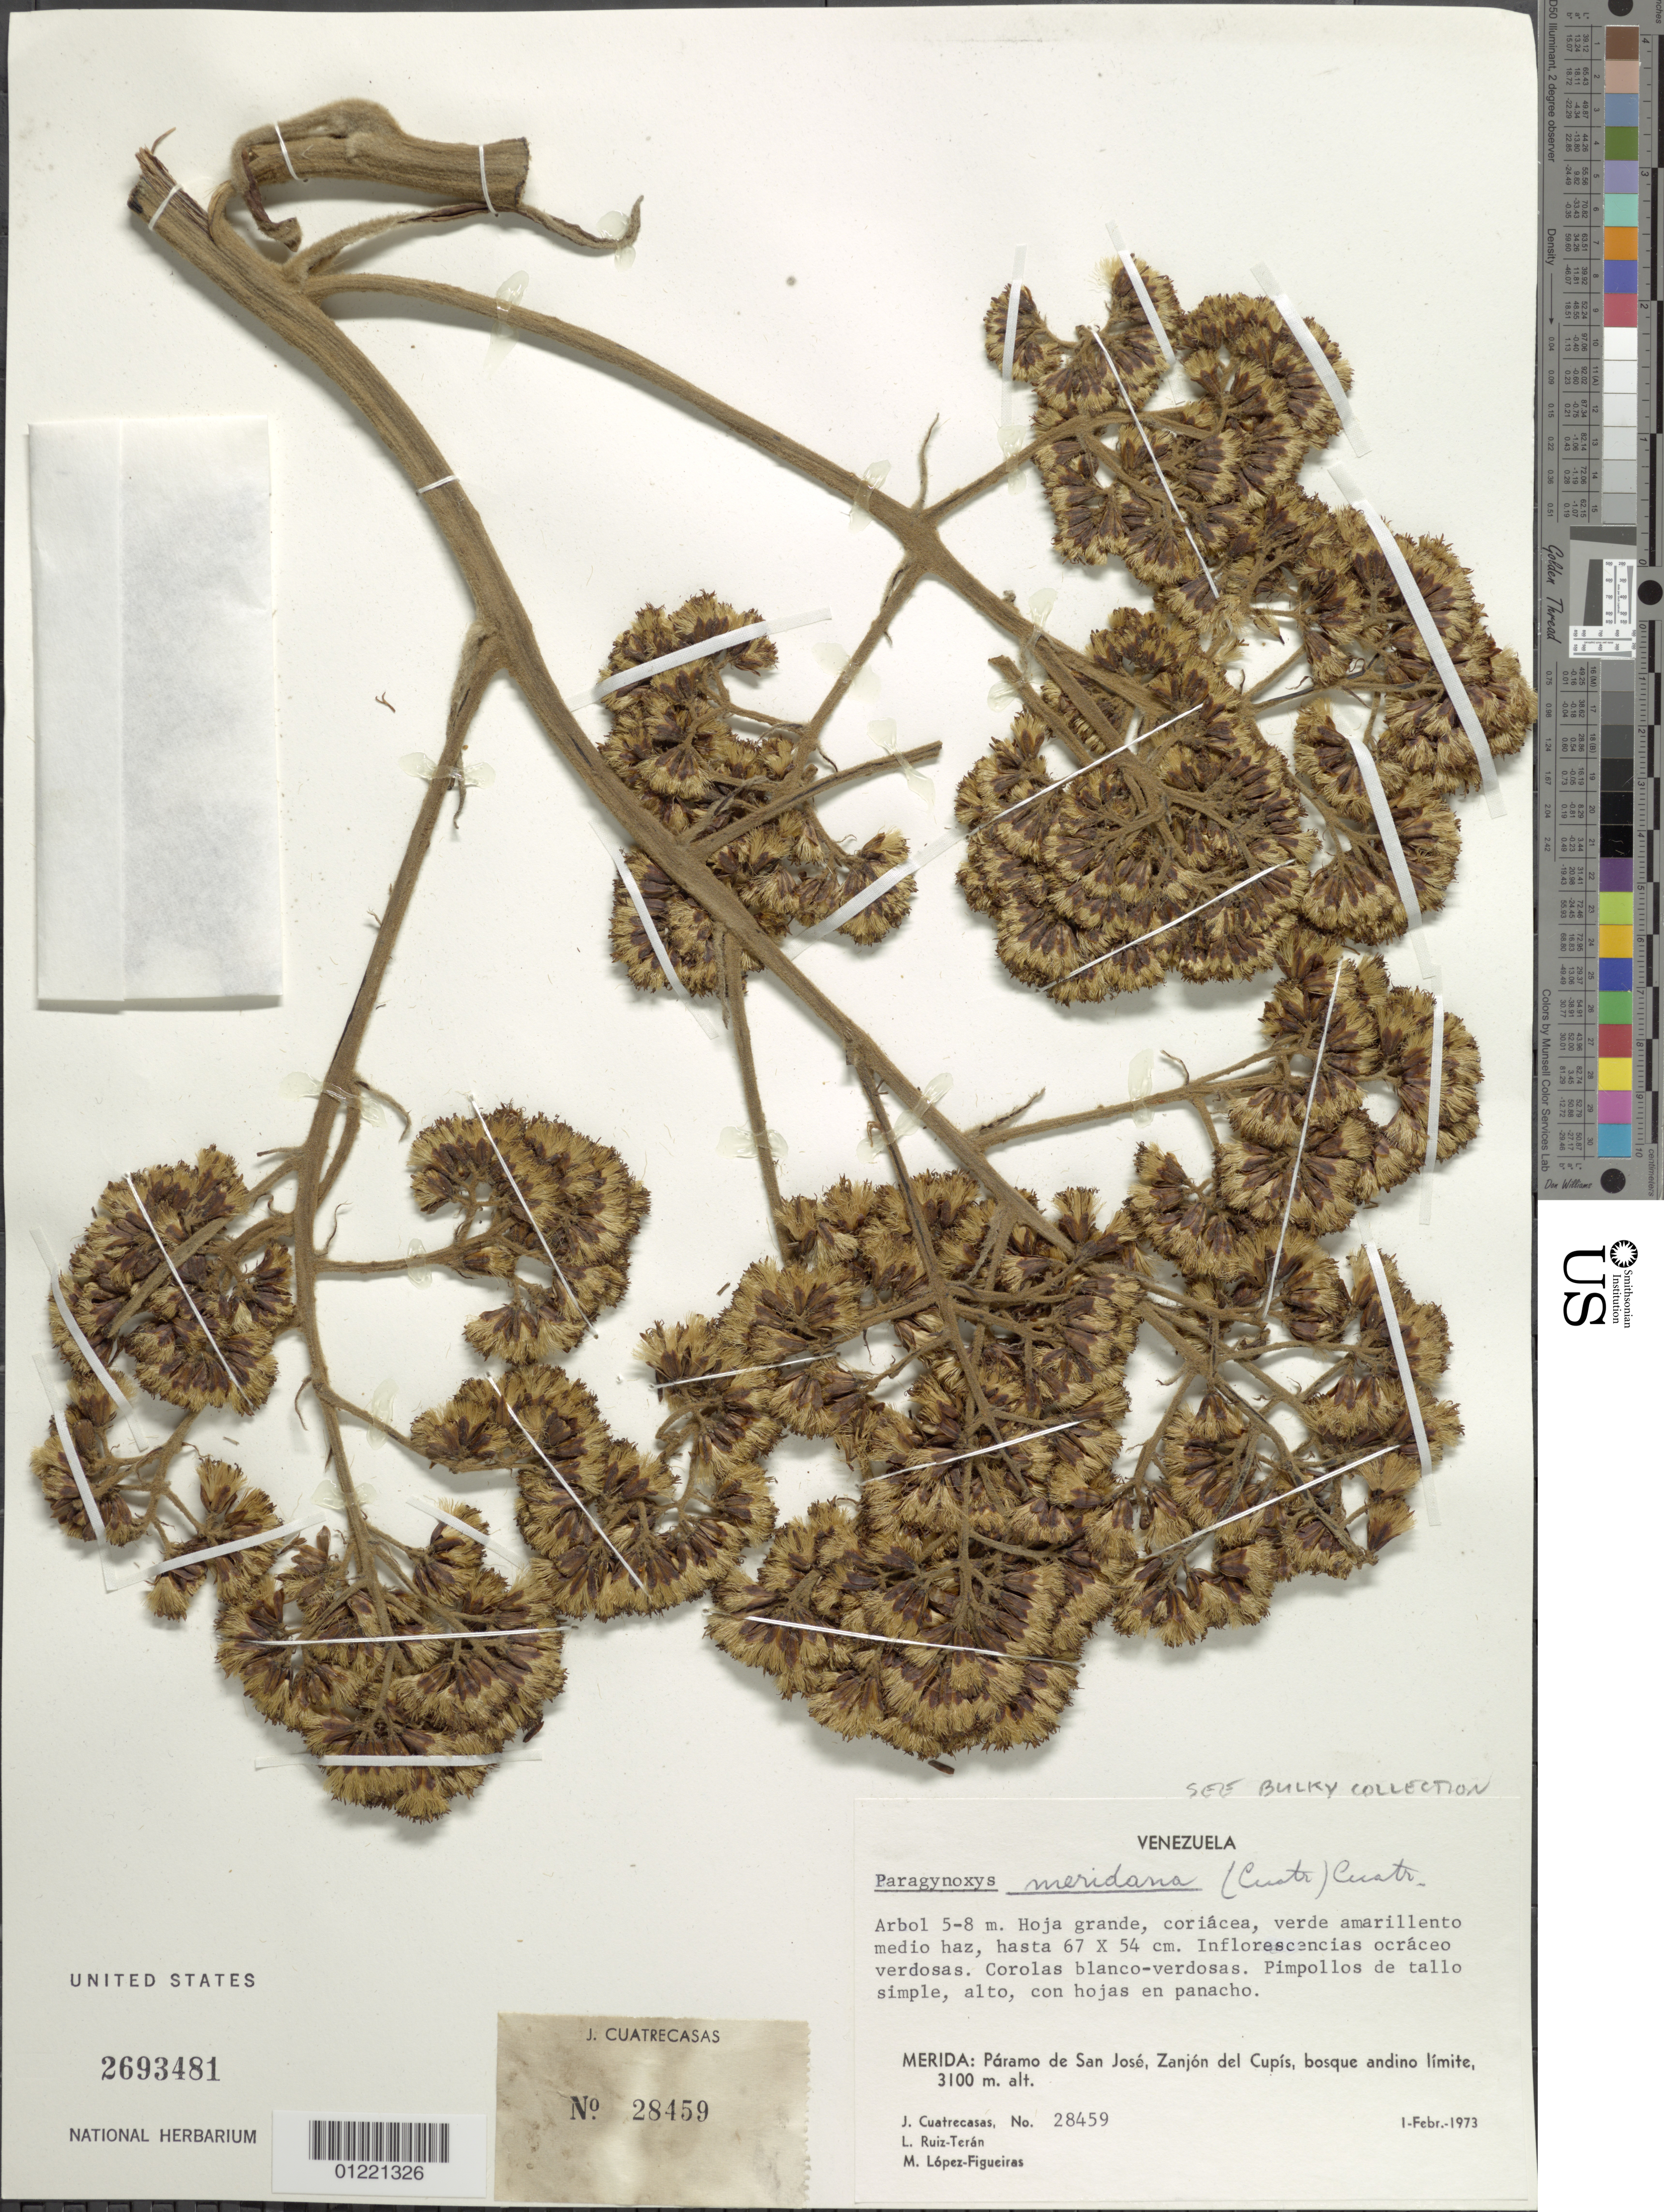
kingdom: Plantae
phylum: Tracheophyta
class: Magnoliopsida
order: Asterales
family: Asteraceae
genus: Paragynoxys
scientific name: Paragynoxys meridana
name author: (Cuatrec.) Cuatrec.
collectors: J. Cuatrecasas, L. E. Ruíz-Terán & M. López Figueiras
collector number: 28459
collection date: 1973-02-01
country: Venezuela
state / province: Mérida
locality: Paramo de San Jose, Zanjon del Cupis, bosque andino limite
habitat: bosque andino límite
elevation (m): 3100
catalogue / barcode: US 2693481